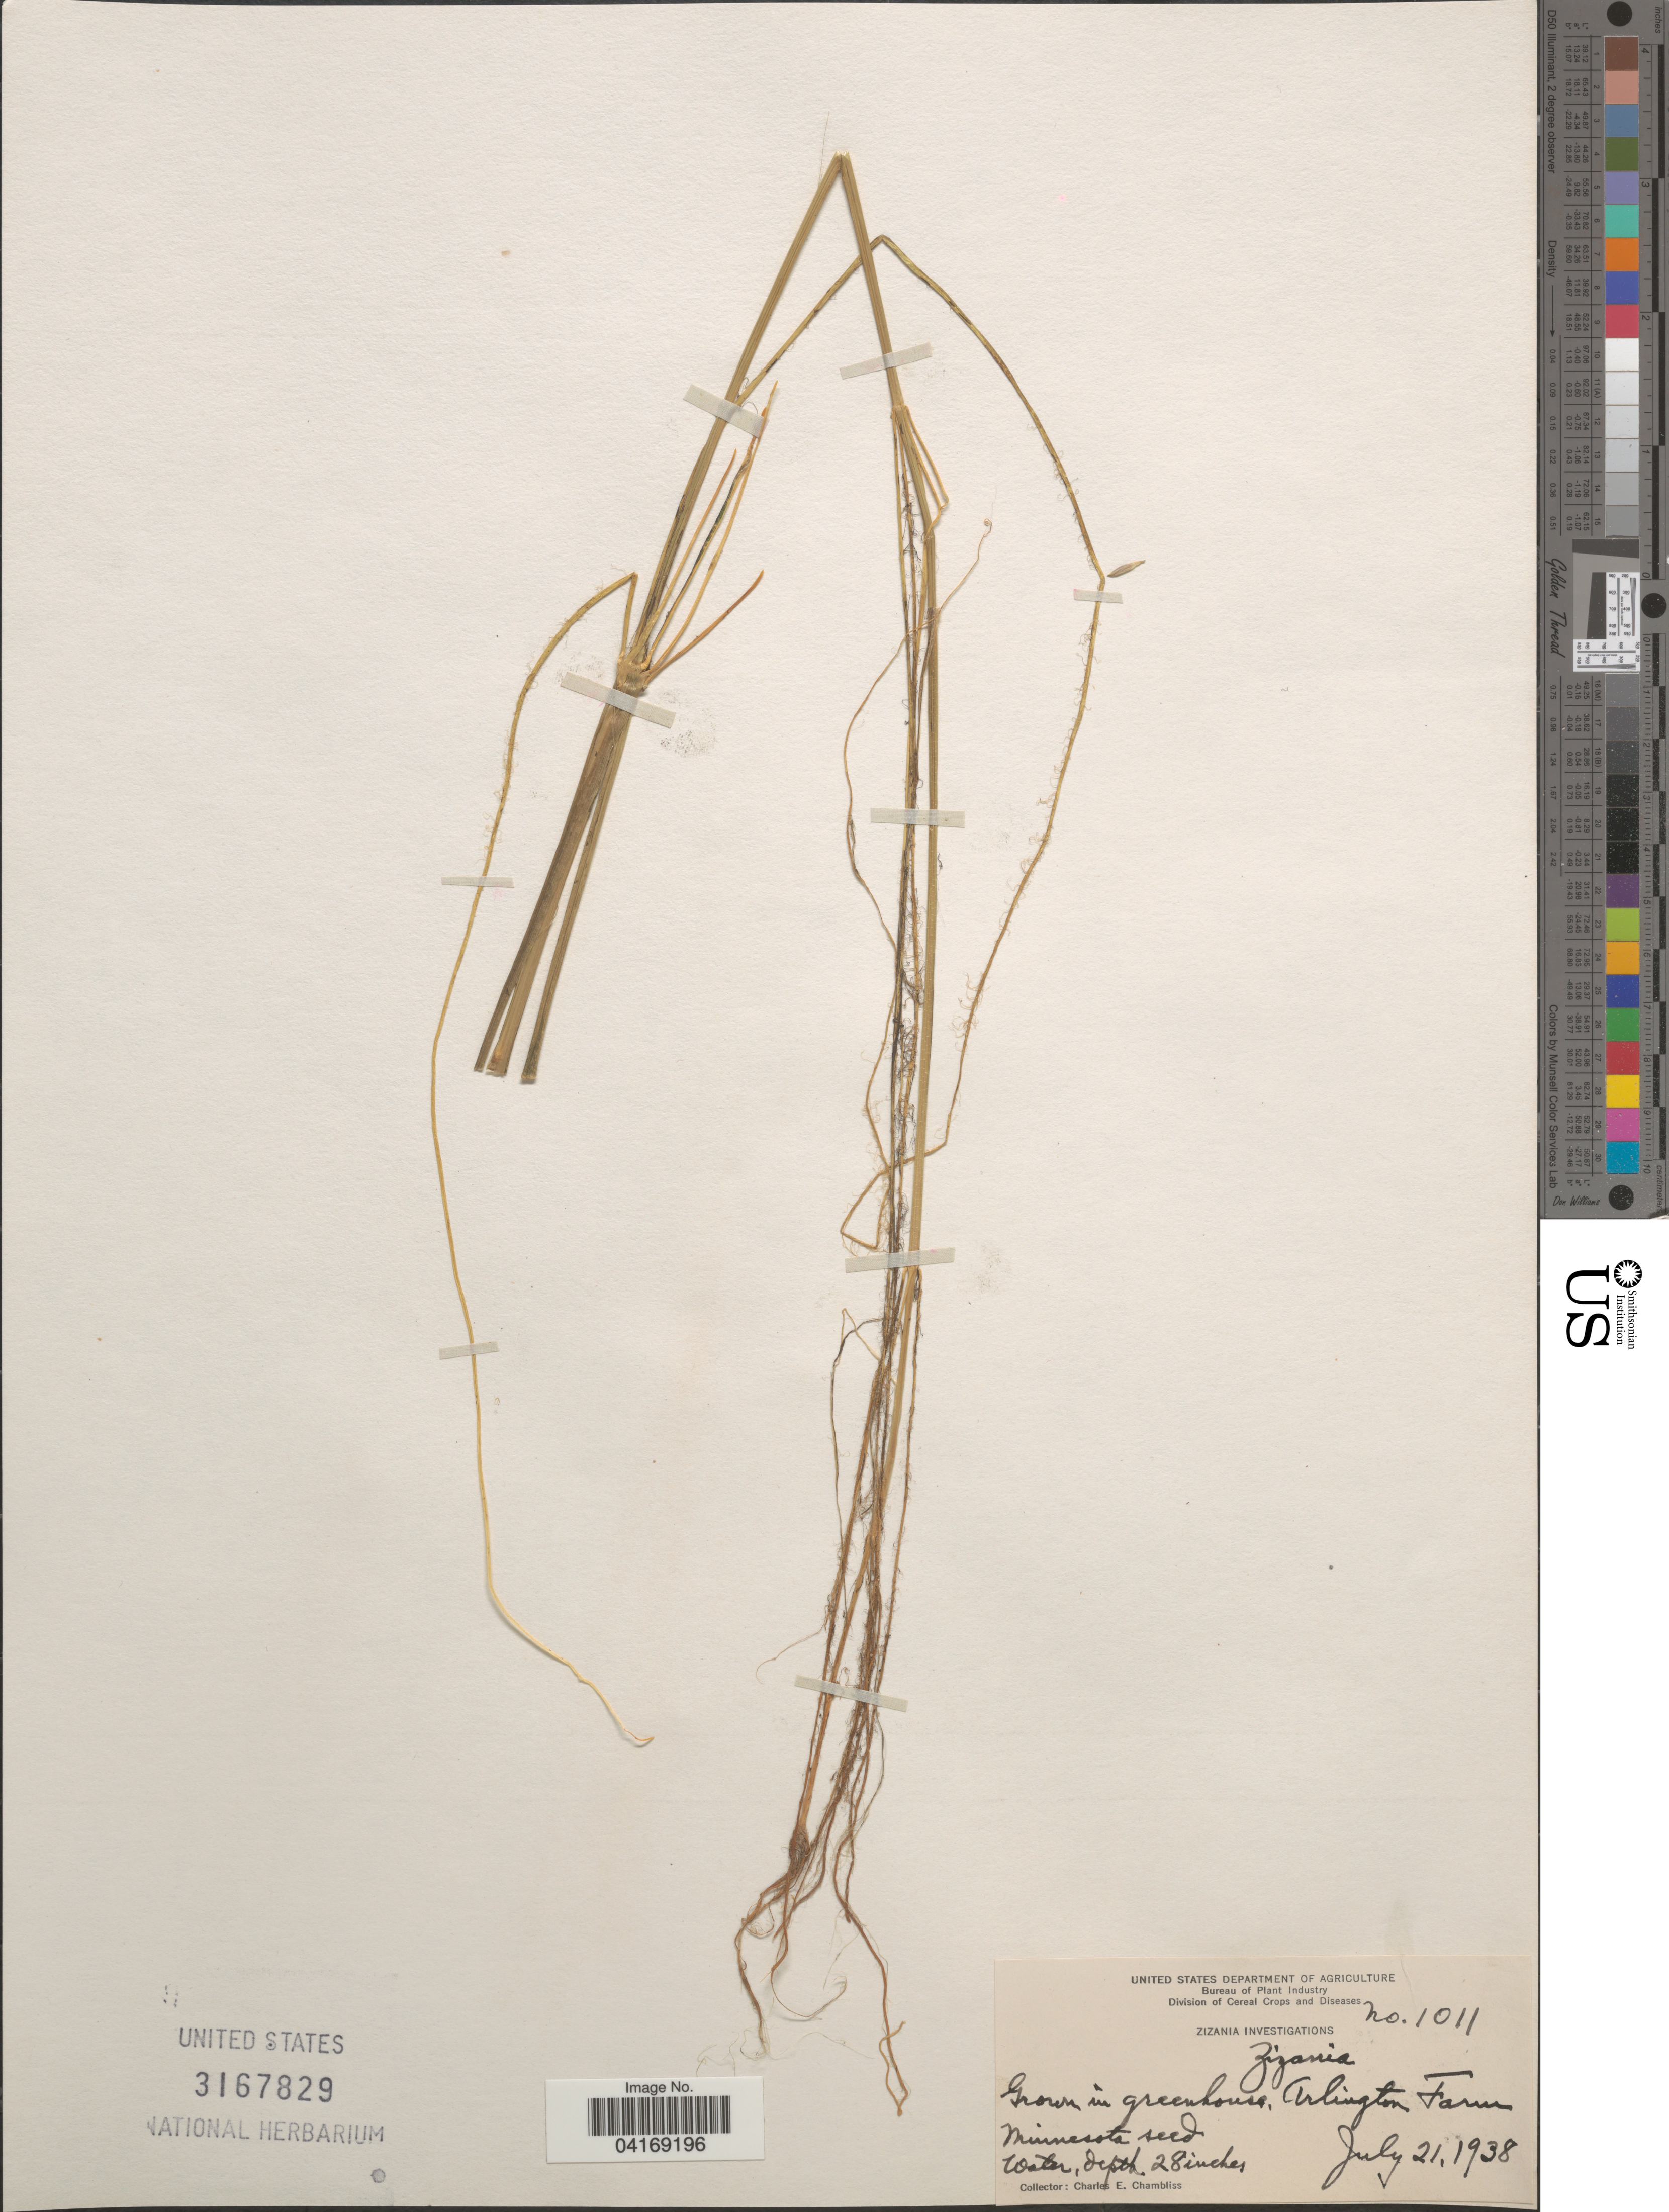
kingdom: Plantae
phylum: Tracheophyta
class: Liliopsida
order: Poales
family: Poaceae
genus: Zizania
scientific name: Zizania sp.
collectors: C. Chambliss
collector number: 1011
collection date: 1938-07-21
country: United States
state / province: Virginia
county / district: Arlington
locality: In greenhouse, Arlington Farm.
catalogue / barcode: US 3167829